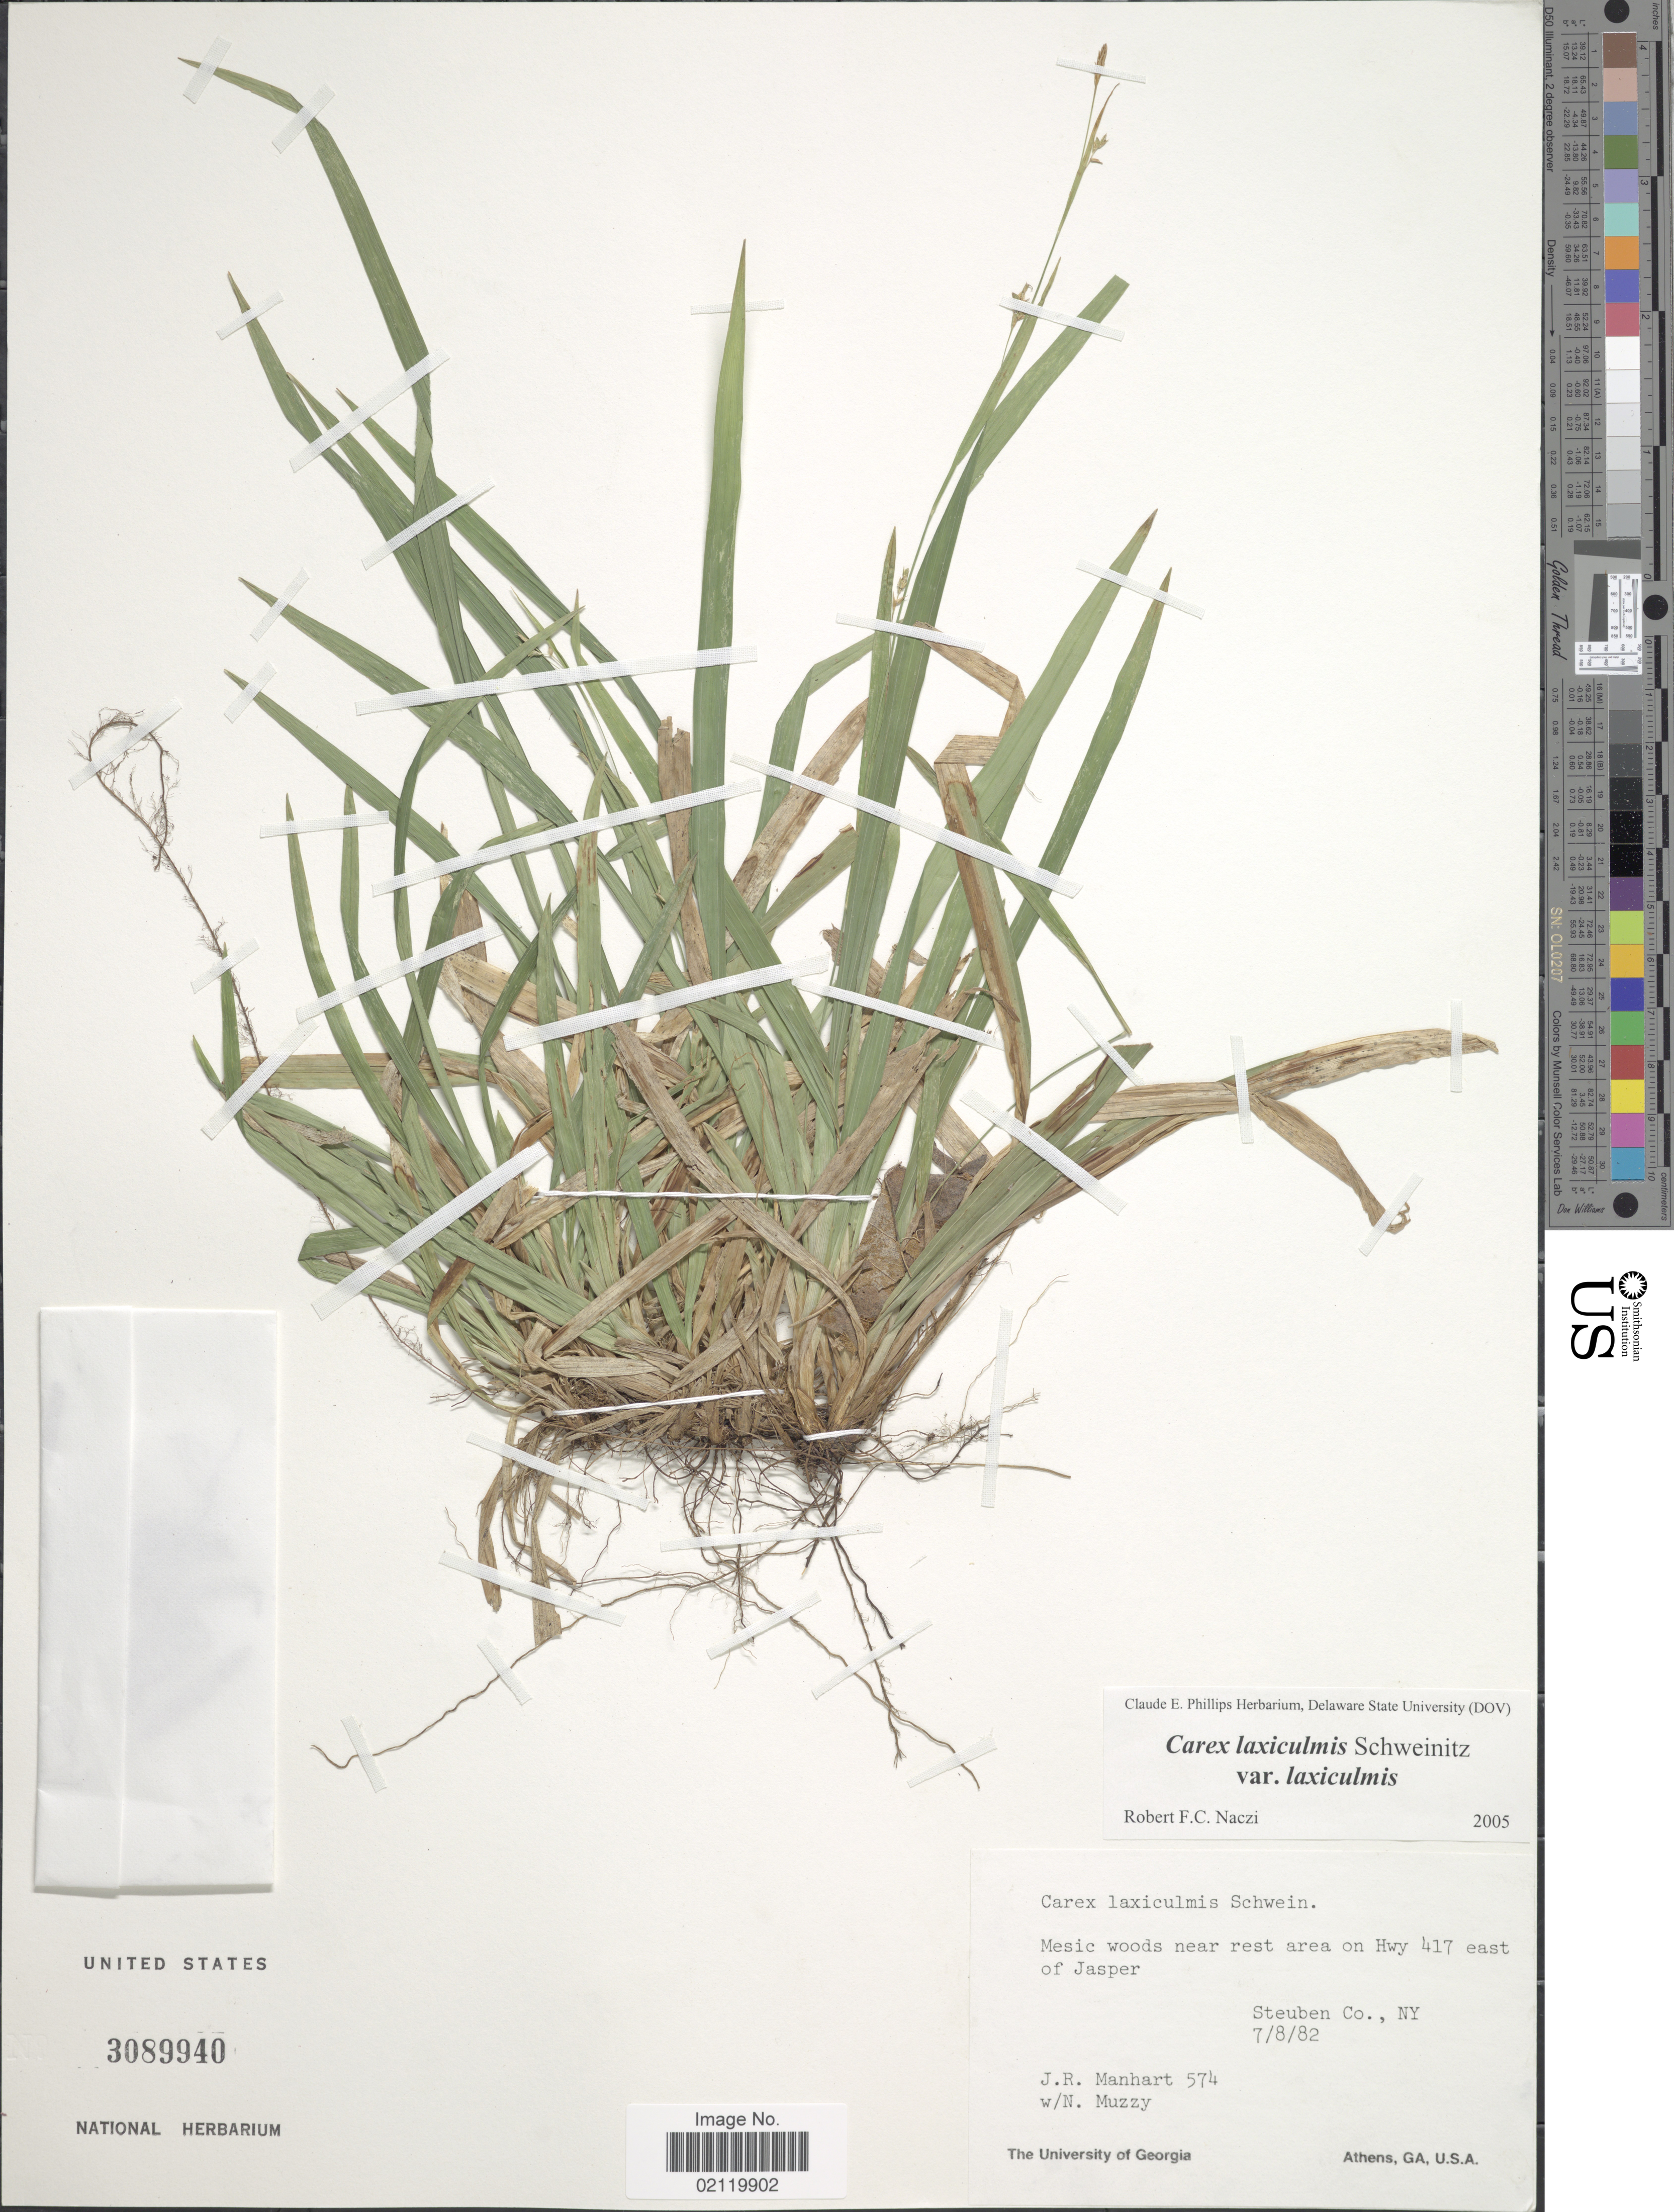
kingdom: Plantae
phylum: Tracheophyta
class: Liliopsida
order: Poales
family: Cyperaceae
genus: Carex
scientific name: Carex laxiculmis var. laxiculmis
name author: Schwein.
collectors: J. Manhart & N. Muzzy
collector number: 574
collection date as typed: Transcribed d/m/y: 8/7/82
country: United States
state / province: New York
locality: Mesic woods near rest area on hwy 417 east of Jasper. Steuben Co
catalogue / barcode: US 3089940